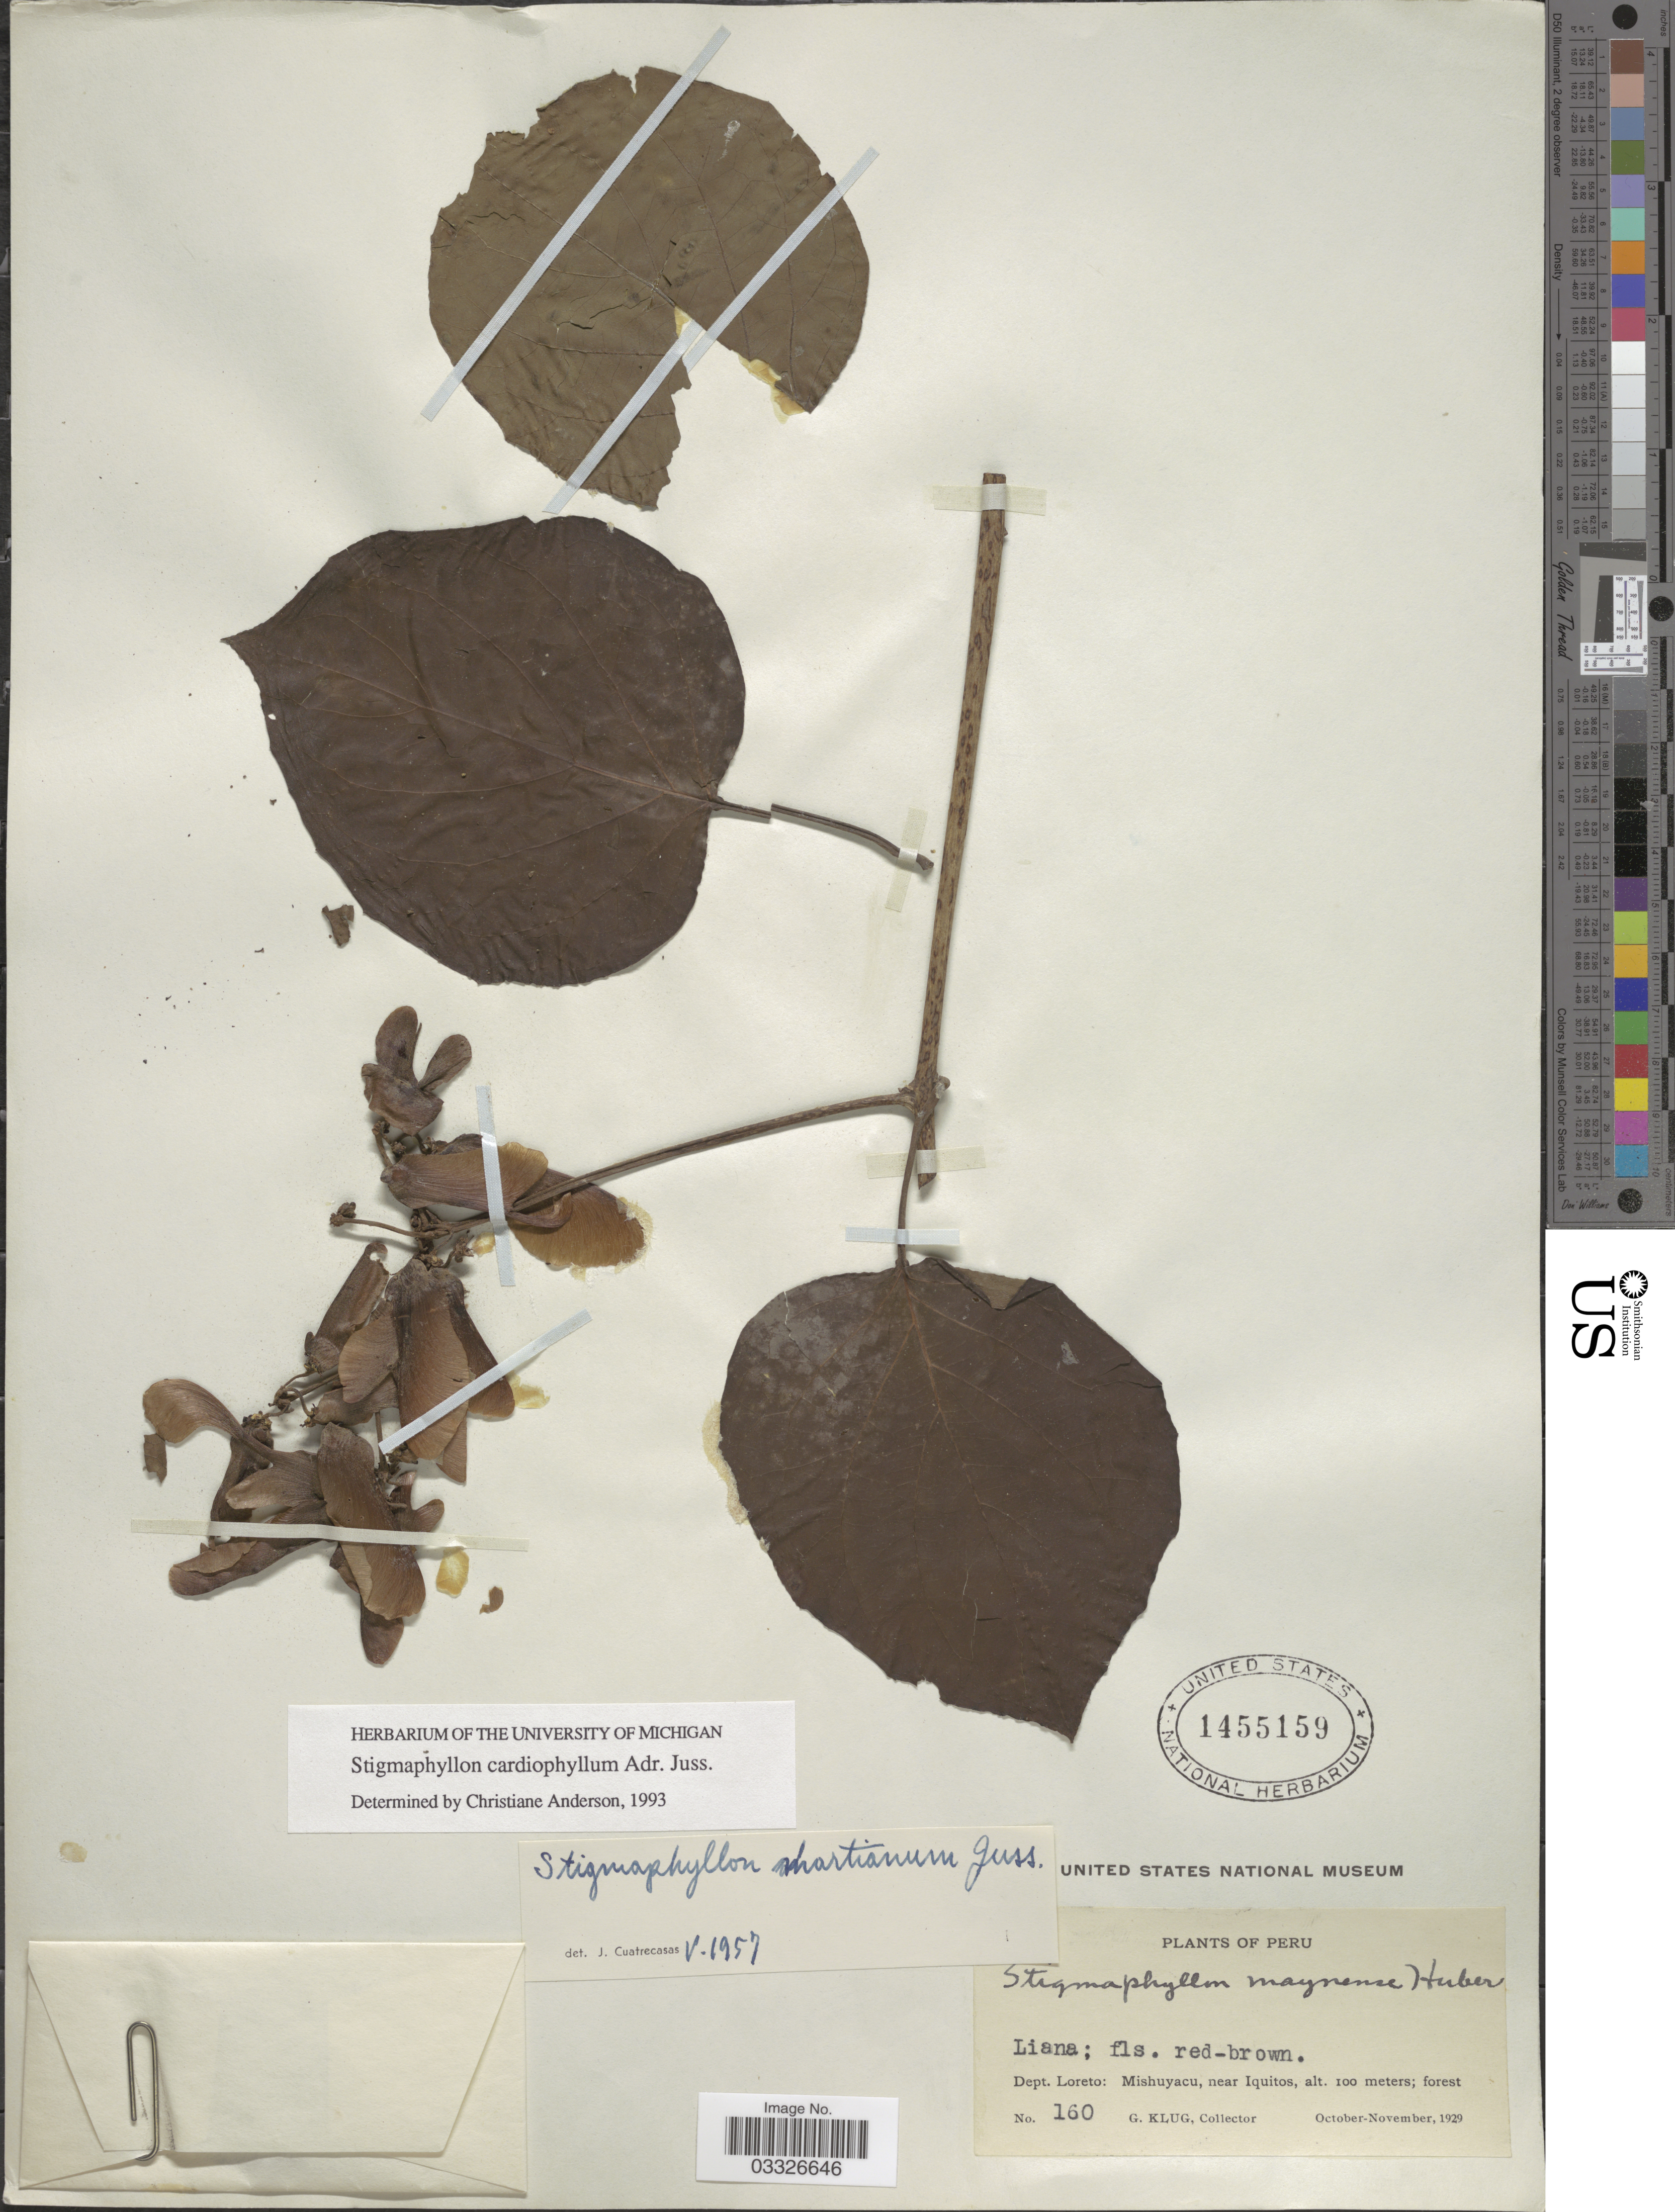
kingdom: Plantae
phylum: Tracheophyta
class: Magnoliopsida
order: Malpighiales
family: Malpighiaceae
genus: Stigmaphyllon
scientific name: Stigmaphyllon cardiophyllum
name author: A. Juss.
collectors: G. Klug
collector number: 160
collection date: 1929-10/1929-11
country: Peru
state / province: Loreto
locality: Dept. Loreto: Mishuyacu, near Iquitos.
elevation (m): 100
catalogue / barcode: US 1455159